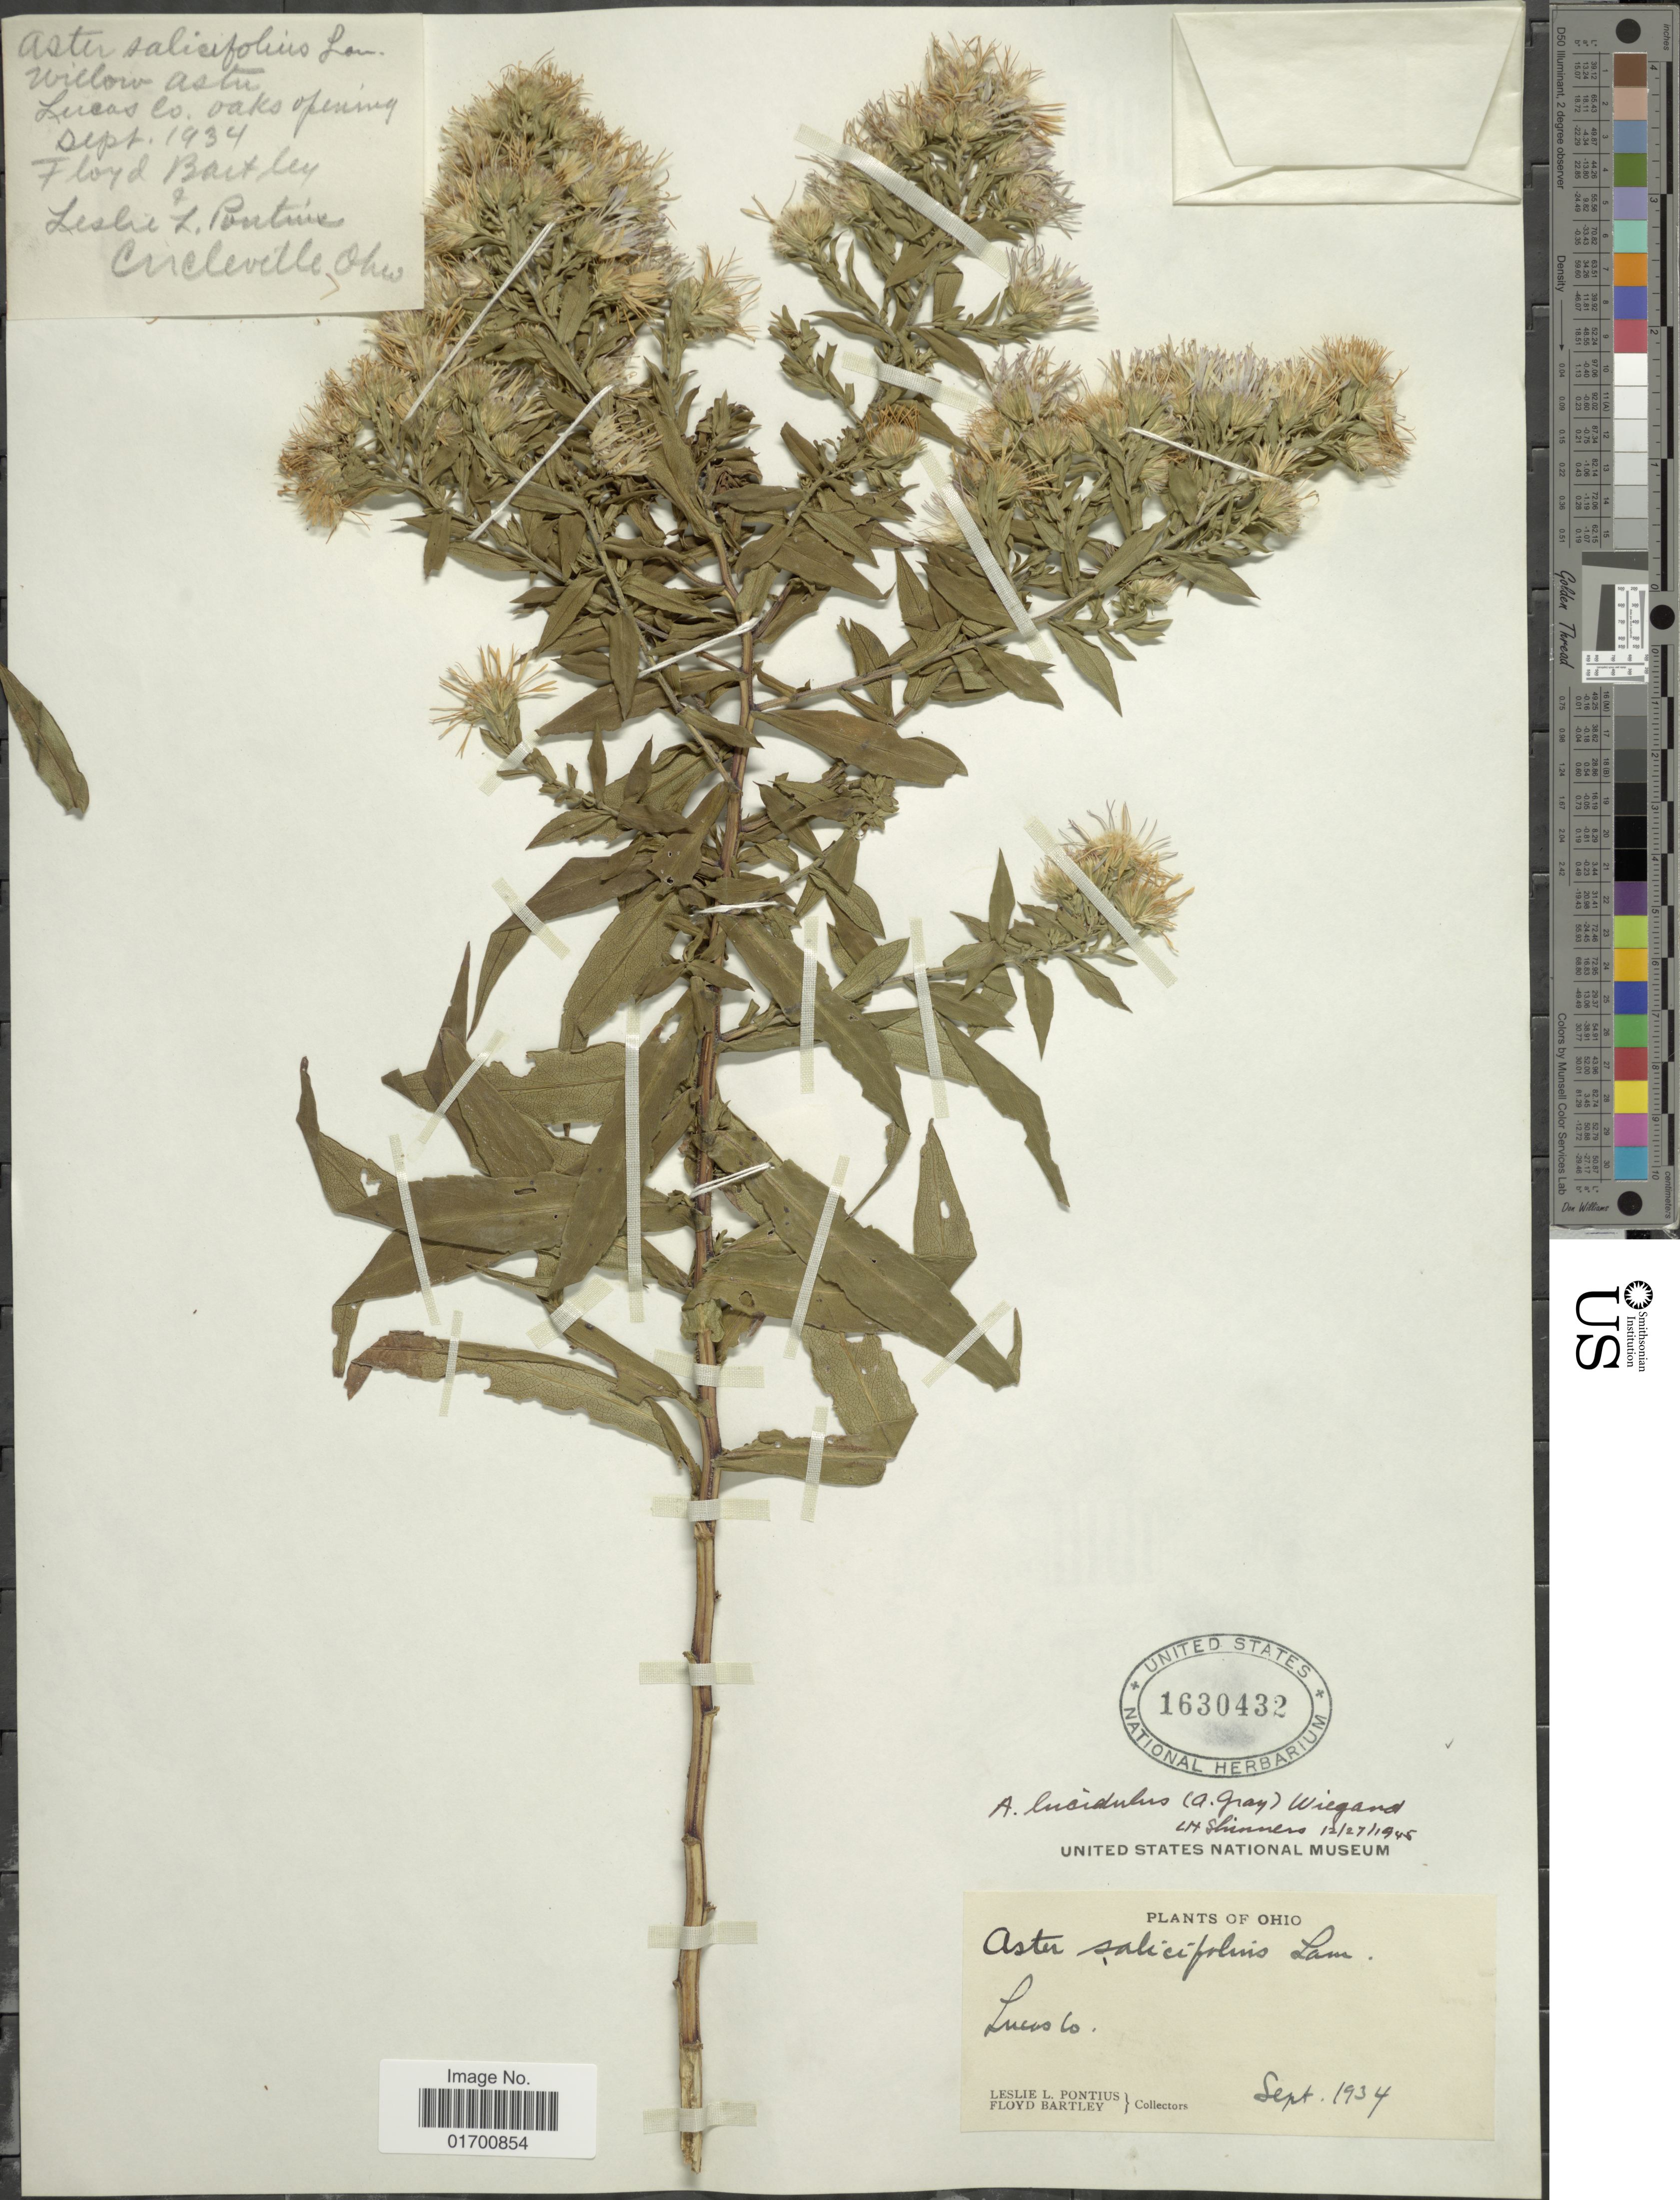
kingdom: Plantae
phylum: Tracheophyta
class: Magnoliopsida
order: Asterales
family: Asteraceae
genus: Symphyotrichum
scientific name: Symphyotrichum firmum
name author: (Nees) G.L. Nesom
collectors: L. Pontius & F. Bartley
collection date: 1934-09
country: United States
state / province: Ohio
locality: Lucas Co., oaks opening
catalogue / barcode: US 1630432